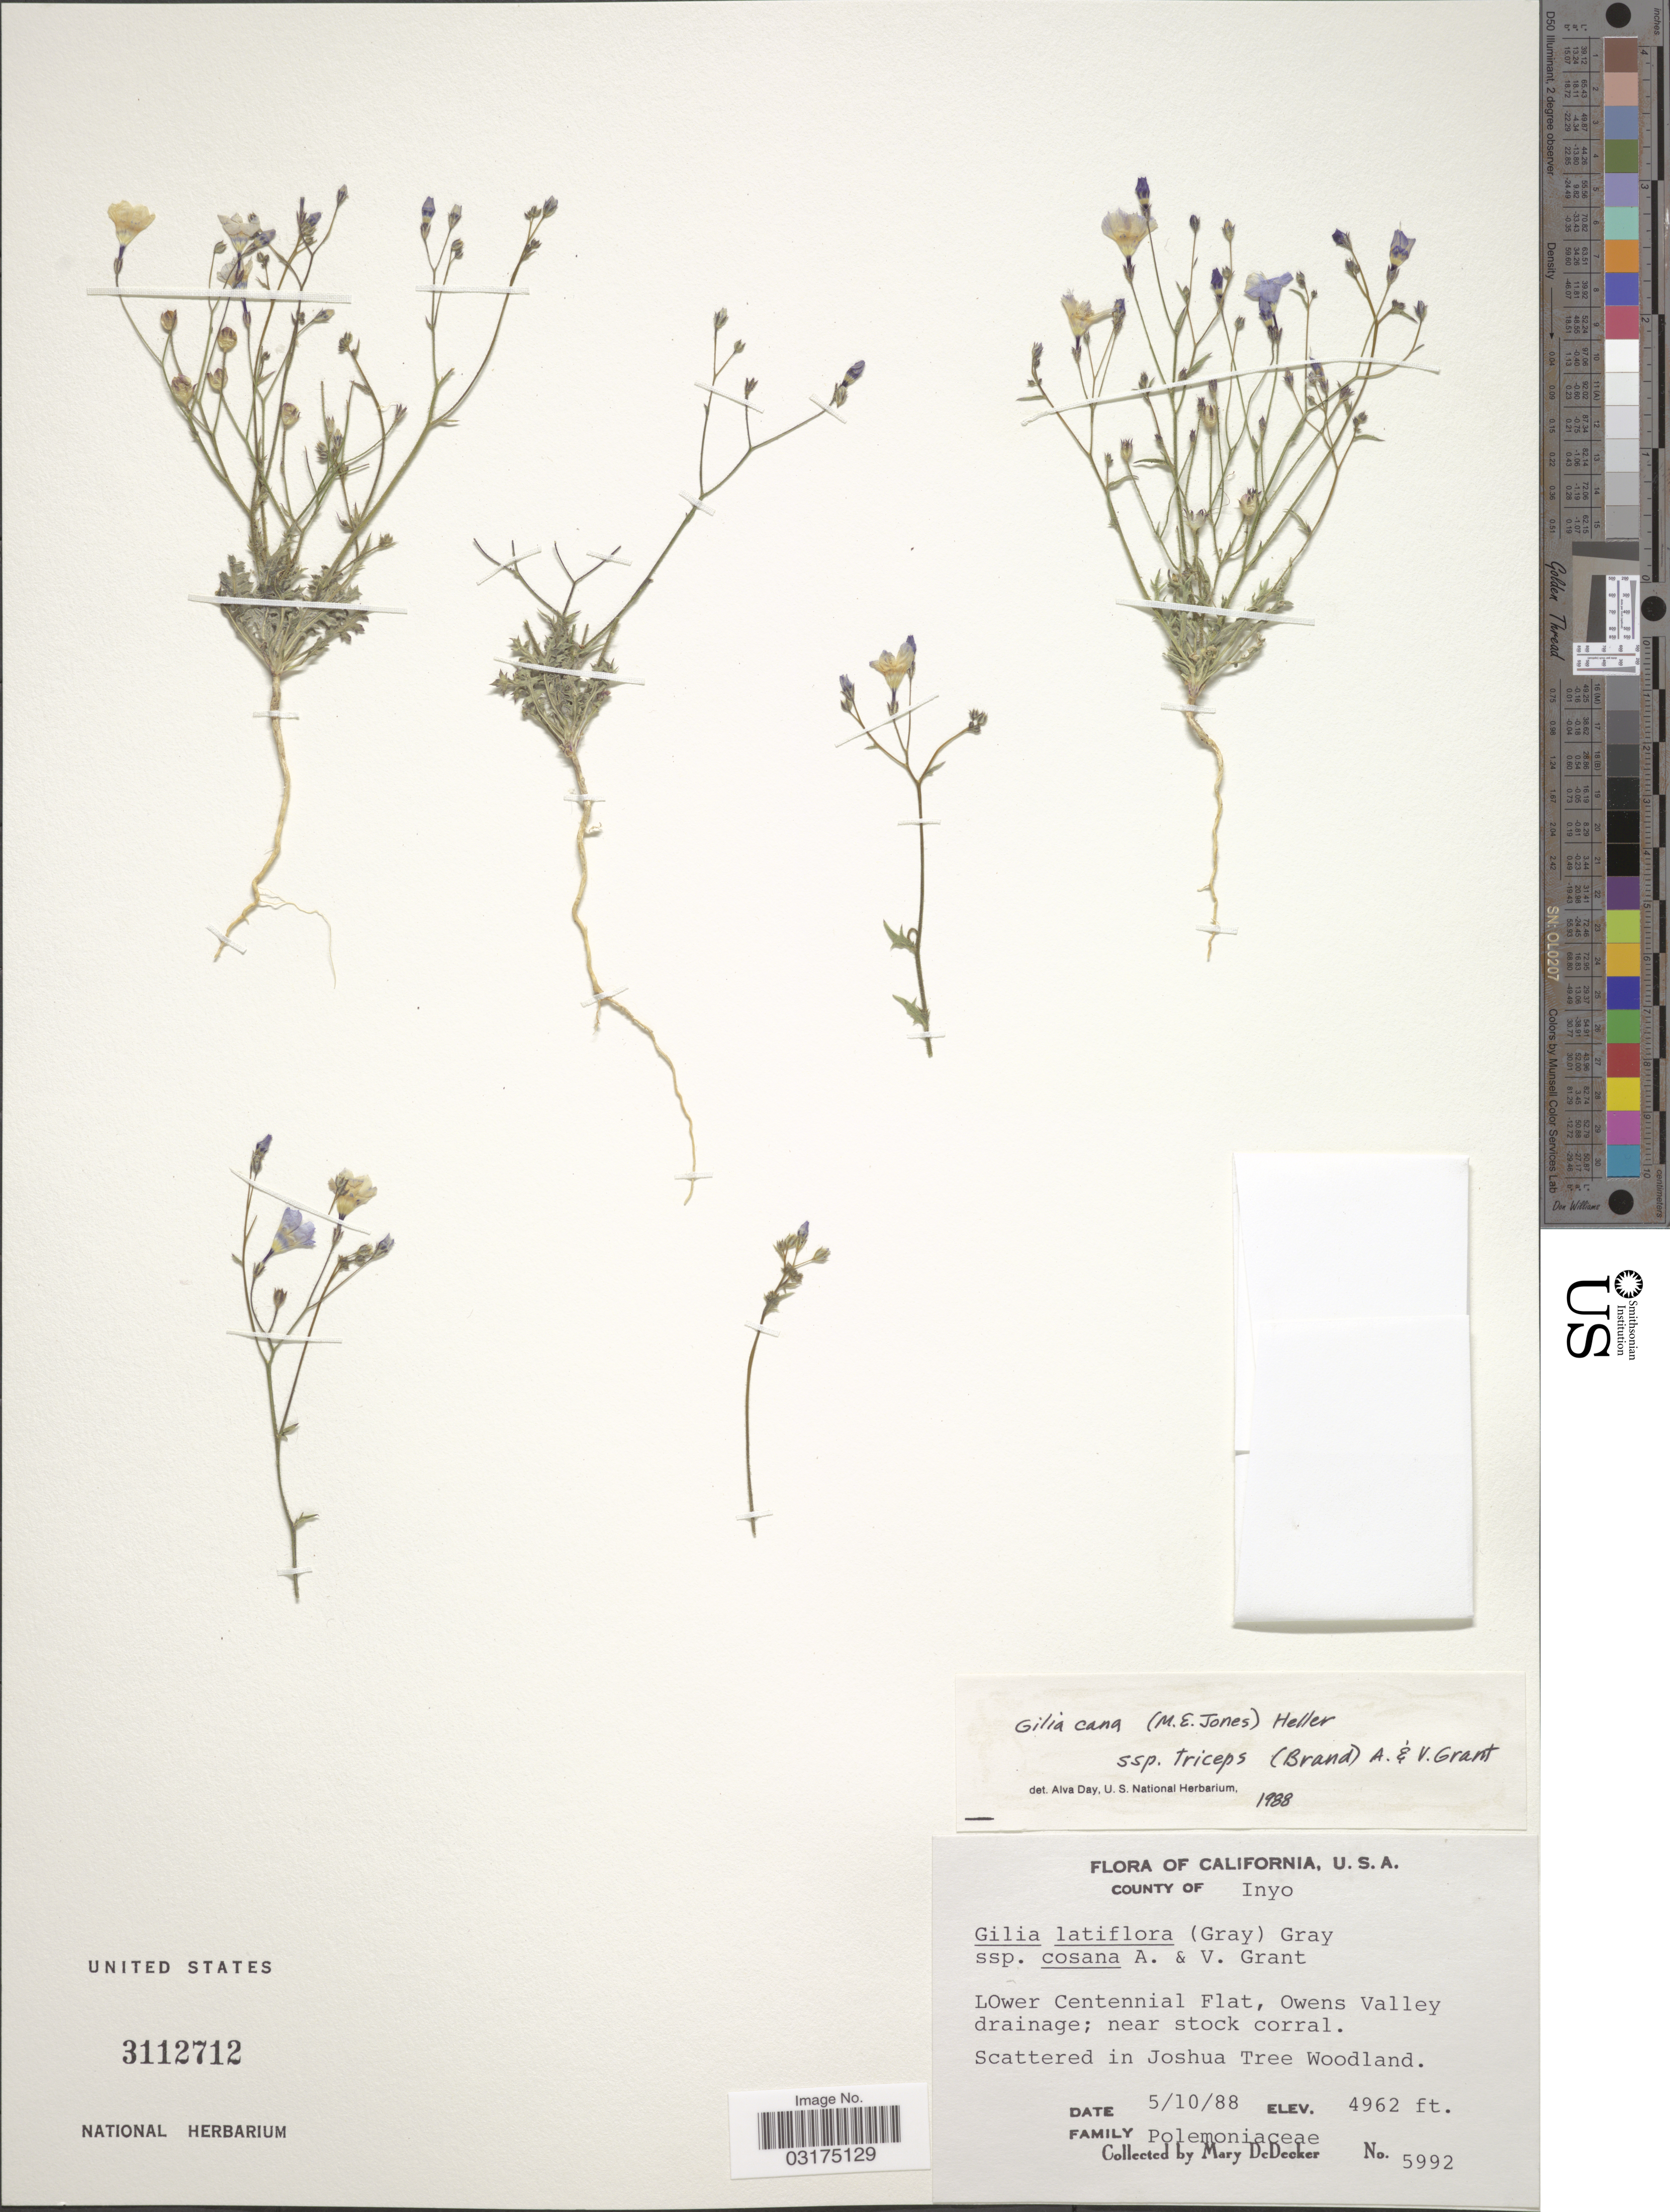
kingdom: Plantae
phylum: Tracheophyta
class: Magnoliopsida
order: Ericales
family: Polemoniaceae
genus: Gilia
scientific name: Gilia cana subsp. triceps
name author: (Brand) A.D. Grant & V.E. Grant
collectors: M. Dedecker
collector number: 5992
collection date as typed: Transcribed d/m/y: 10/5/88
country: United States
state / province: California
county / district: Inyo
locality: County of Inyo, LOwer Centennial Flat, Owens Valley drainage, Scattered in Joshua Tree Woodland.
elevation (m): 1512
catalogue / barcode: US 3112712